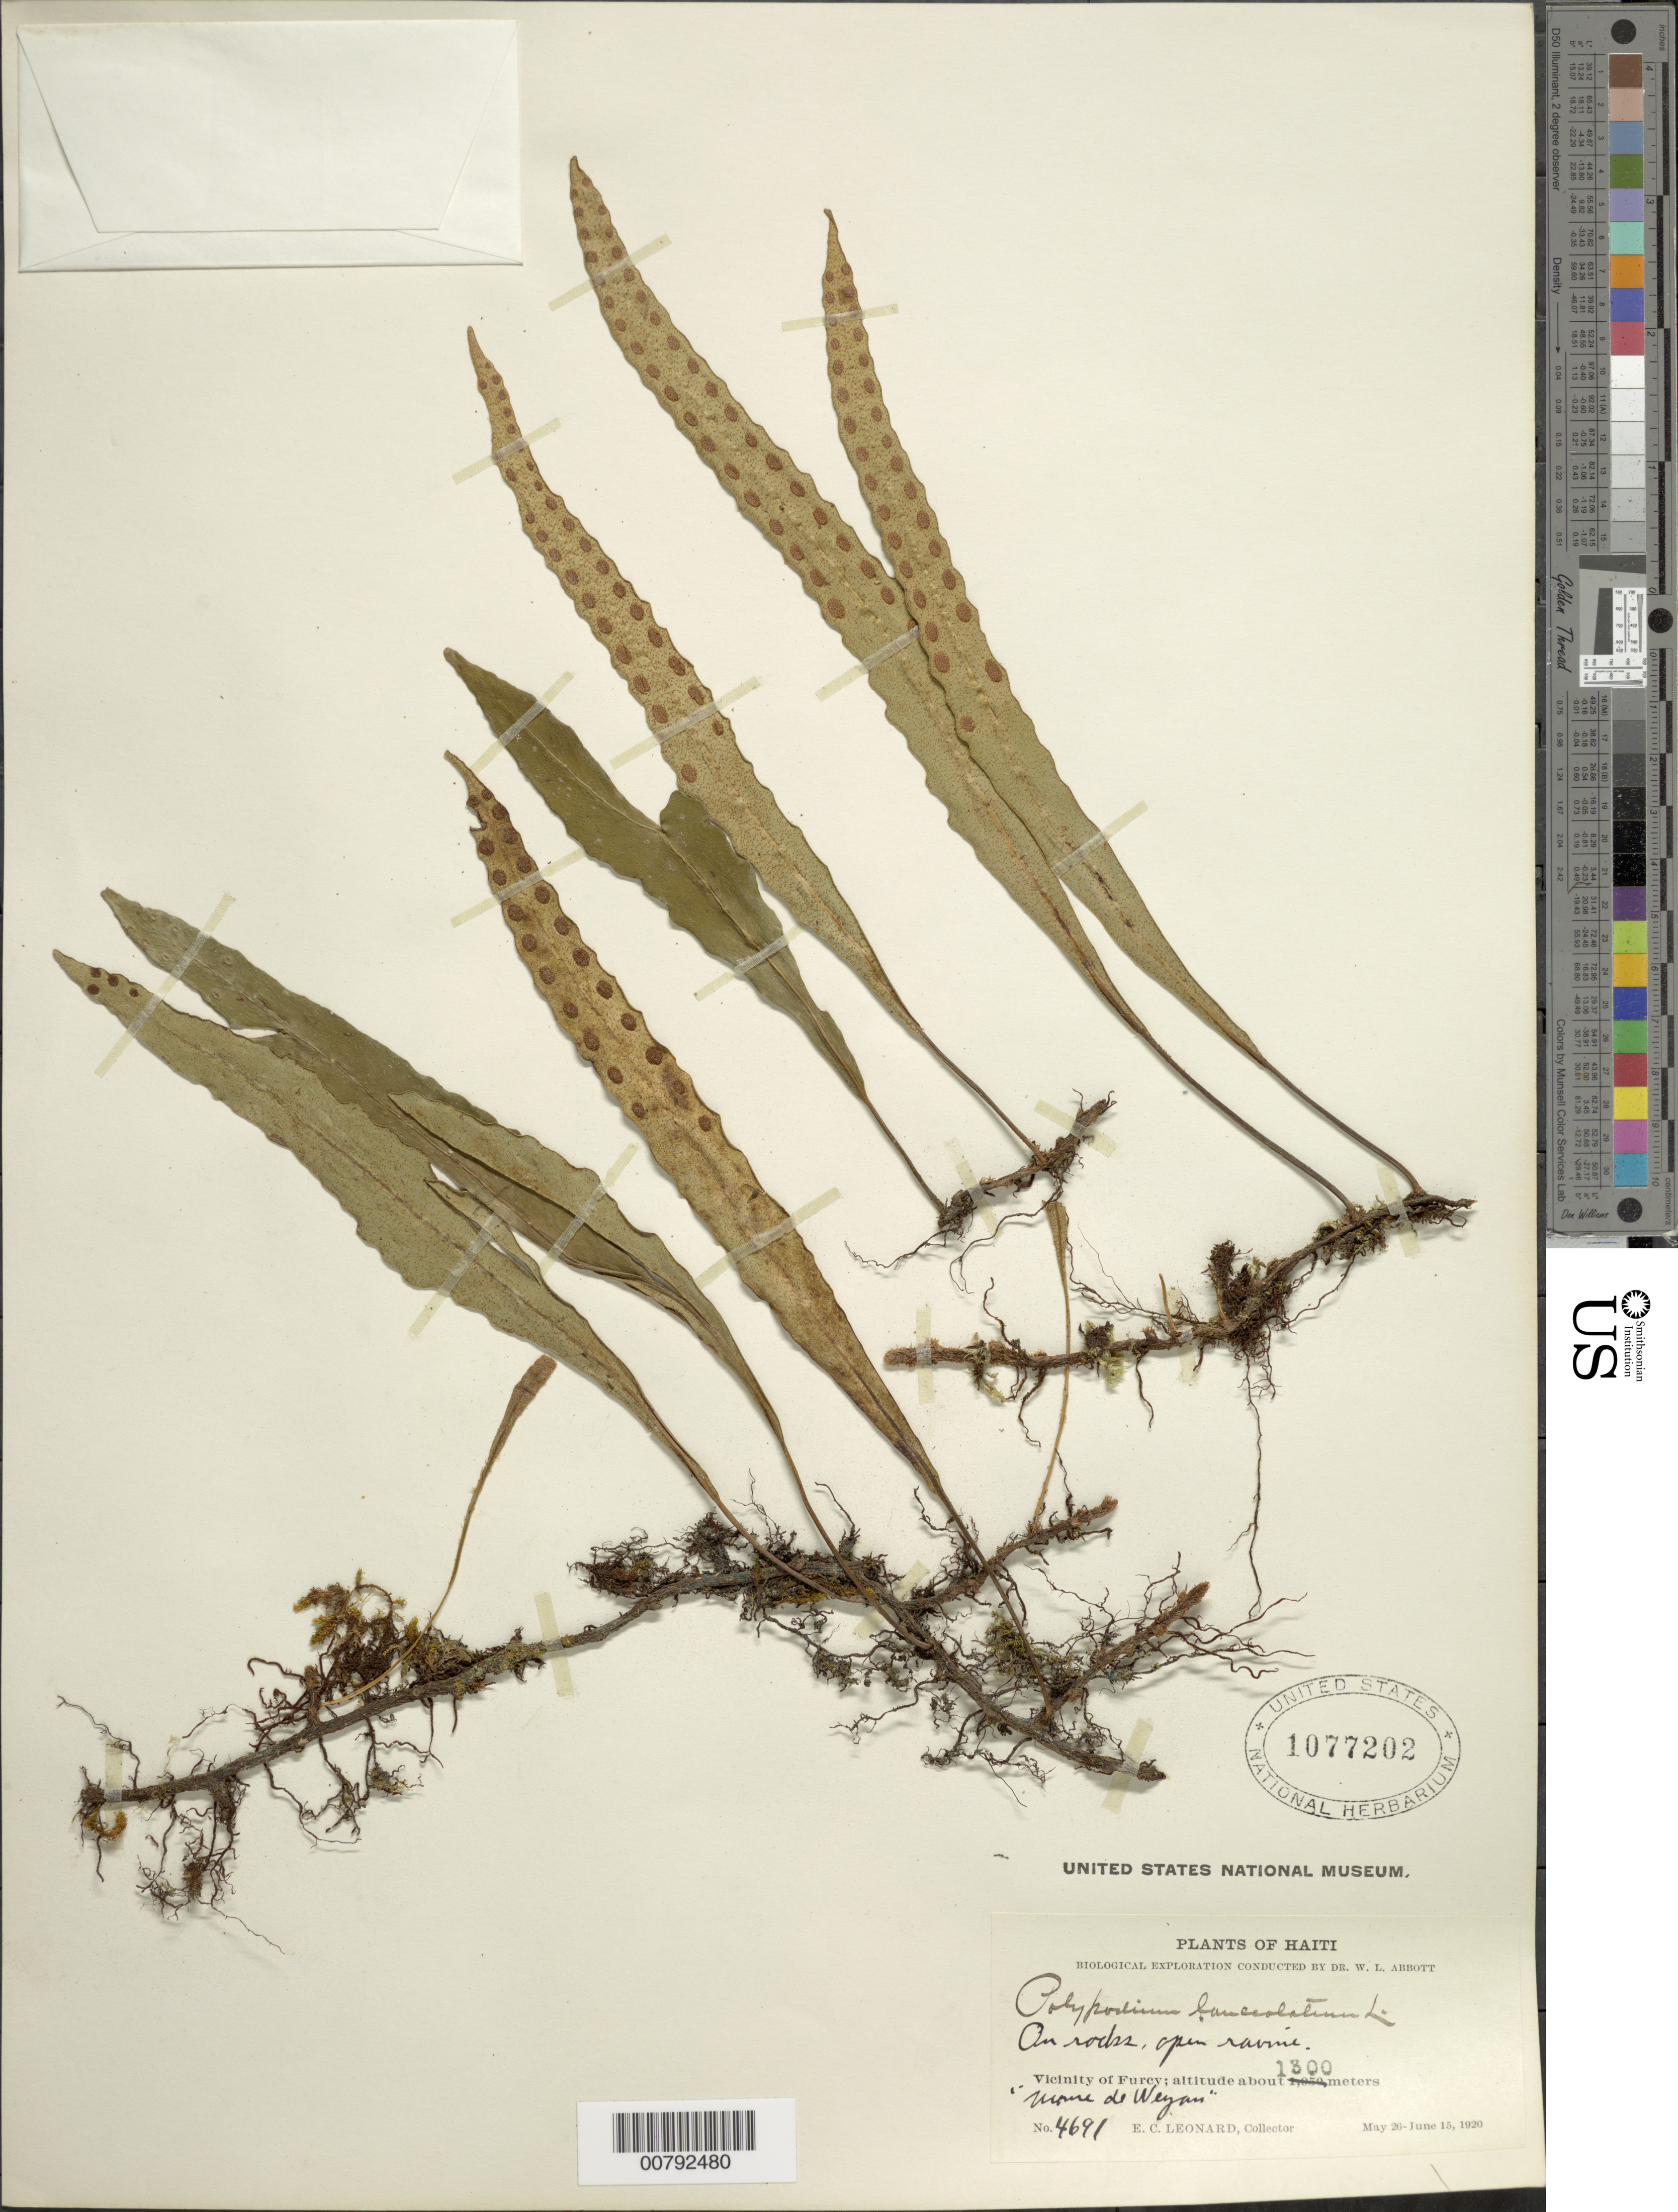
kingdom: Plantae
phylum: Tracheophyta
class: Polypodiopsida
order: Polypodiales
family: Polypodiaceae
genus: Pleopeltis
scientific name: Pleopeltis marginata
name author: A.R. Sm. & Tejero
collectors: E. C. Leonard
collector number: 4691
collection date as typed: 26 May 1920 15 Jun 1920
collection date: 1920-05-26/1920-06-15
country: Haiti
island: Hispaniola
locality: Furcy vicinity, Morne de Weyan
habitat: Open ravine, on rocks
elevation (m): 1300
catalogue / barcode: US 1077202